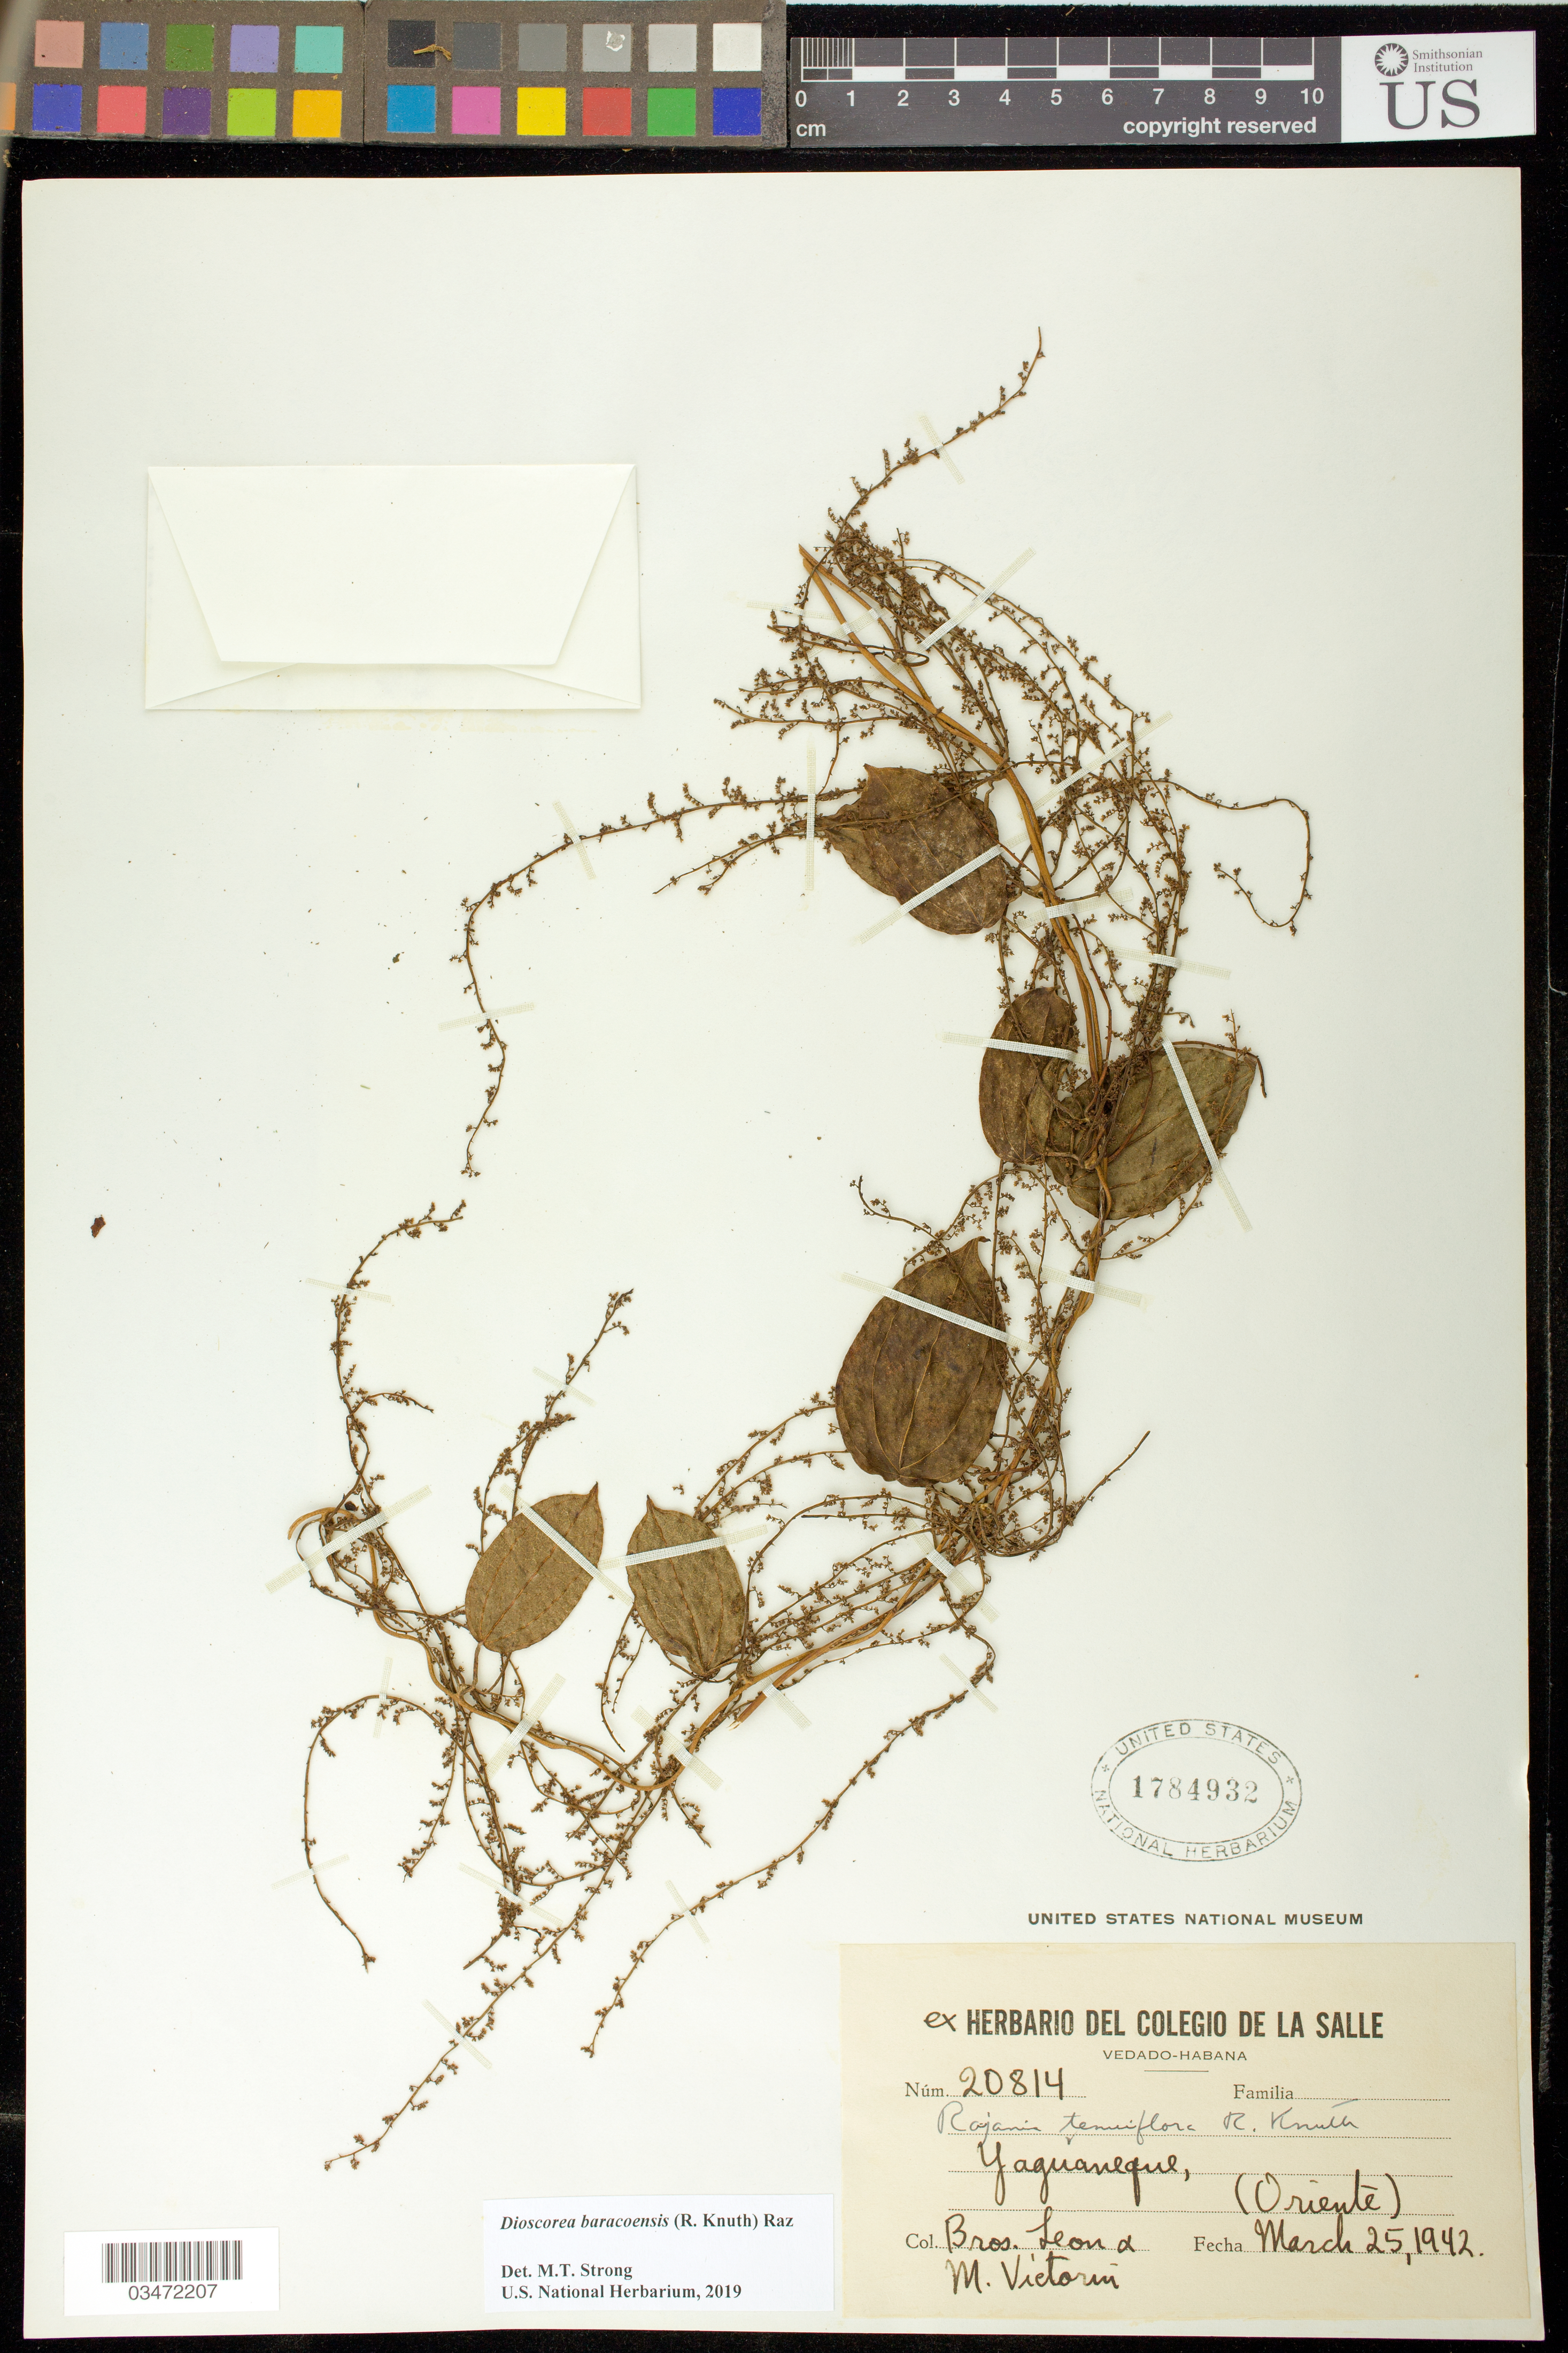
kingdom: Plantae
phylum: Tracheophyta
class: Liliopsida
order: Dioscoreales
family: Dioscoreaceae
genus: Dioscorea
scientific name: Dioscorea baracoensis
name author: (R. Knuth) Raz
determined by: Strong, M. T., (US), Smithsonian Institution - National Museum of Natural History (UNITED STATES)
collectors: Bro. León & Fr. Marie-Victorin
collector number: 20814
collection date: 1942-03-25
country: Cuba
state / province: Holguín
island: Cuba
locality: Oriente [Holguín]. Yaguaneque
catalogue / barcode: US 1784932